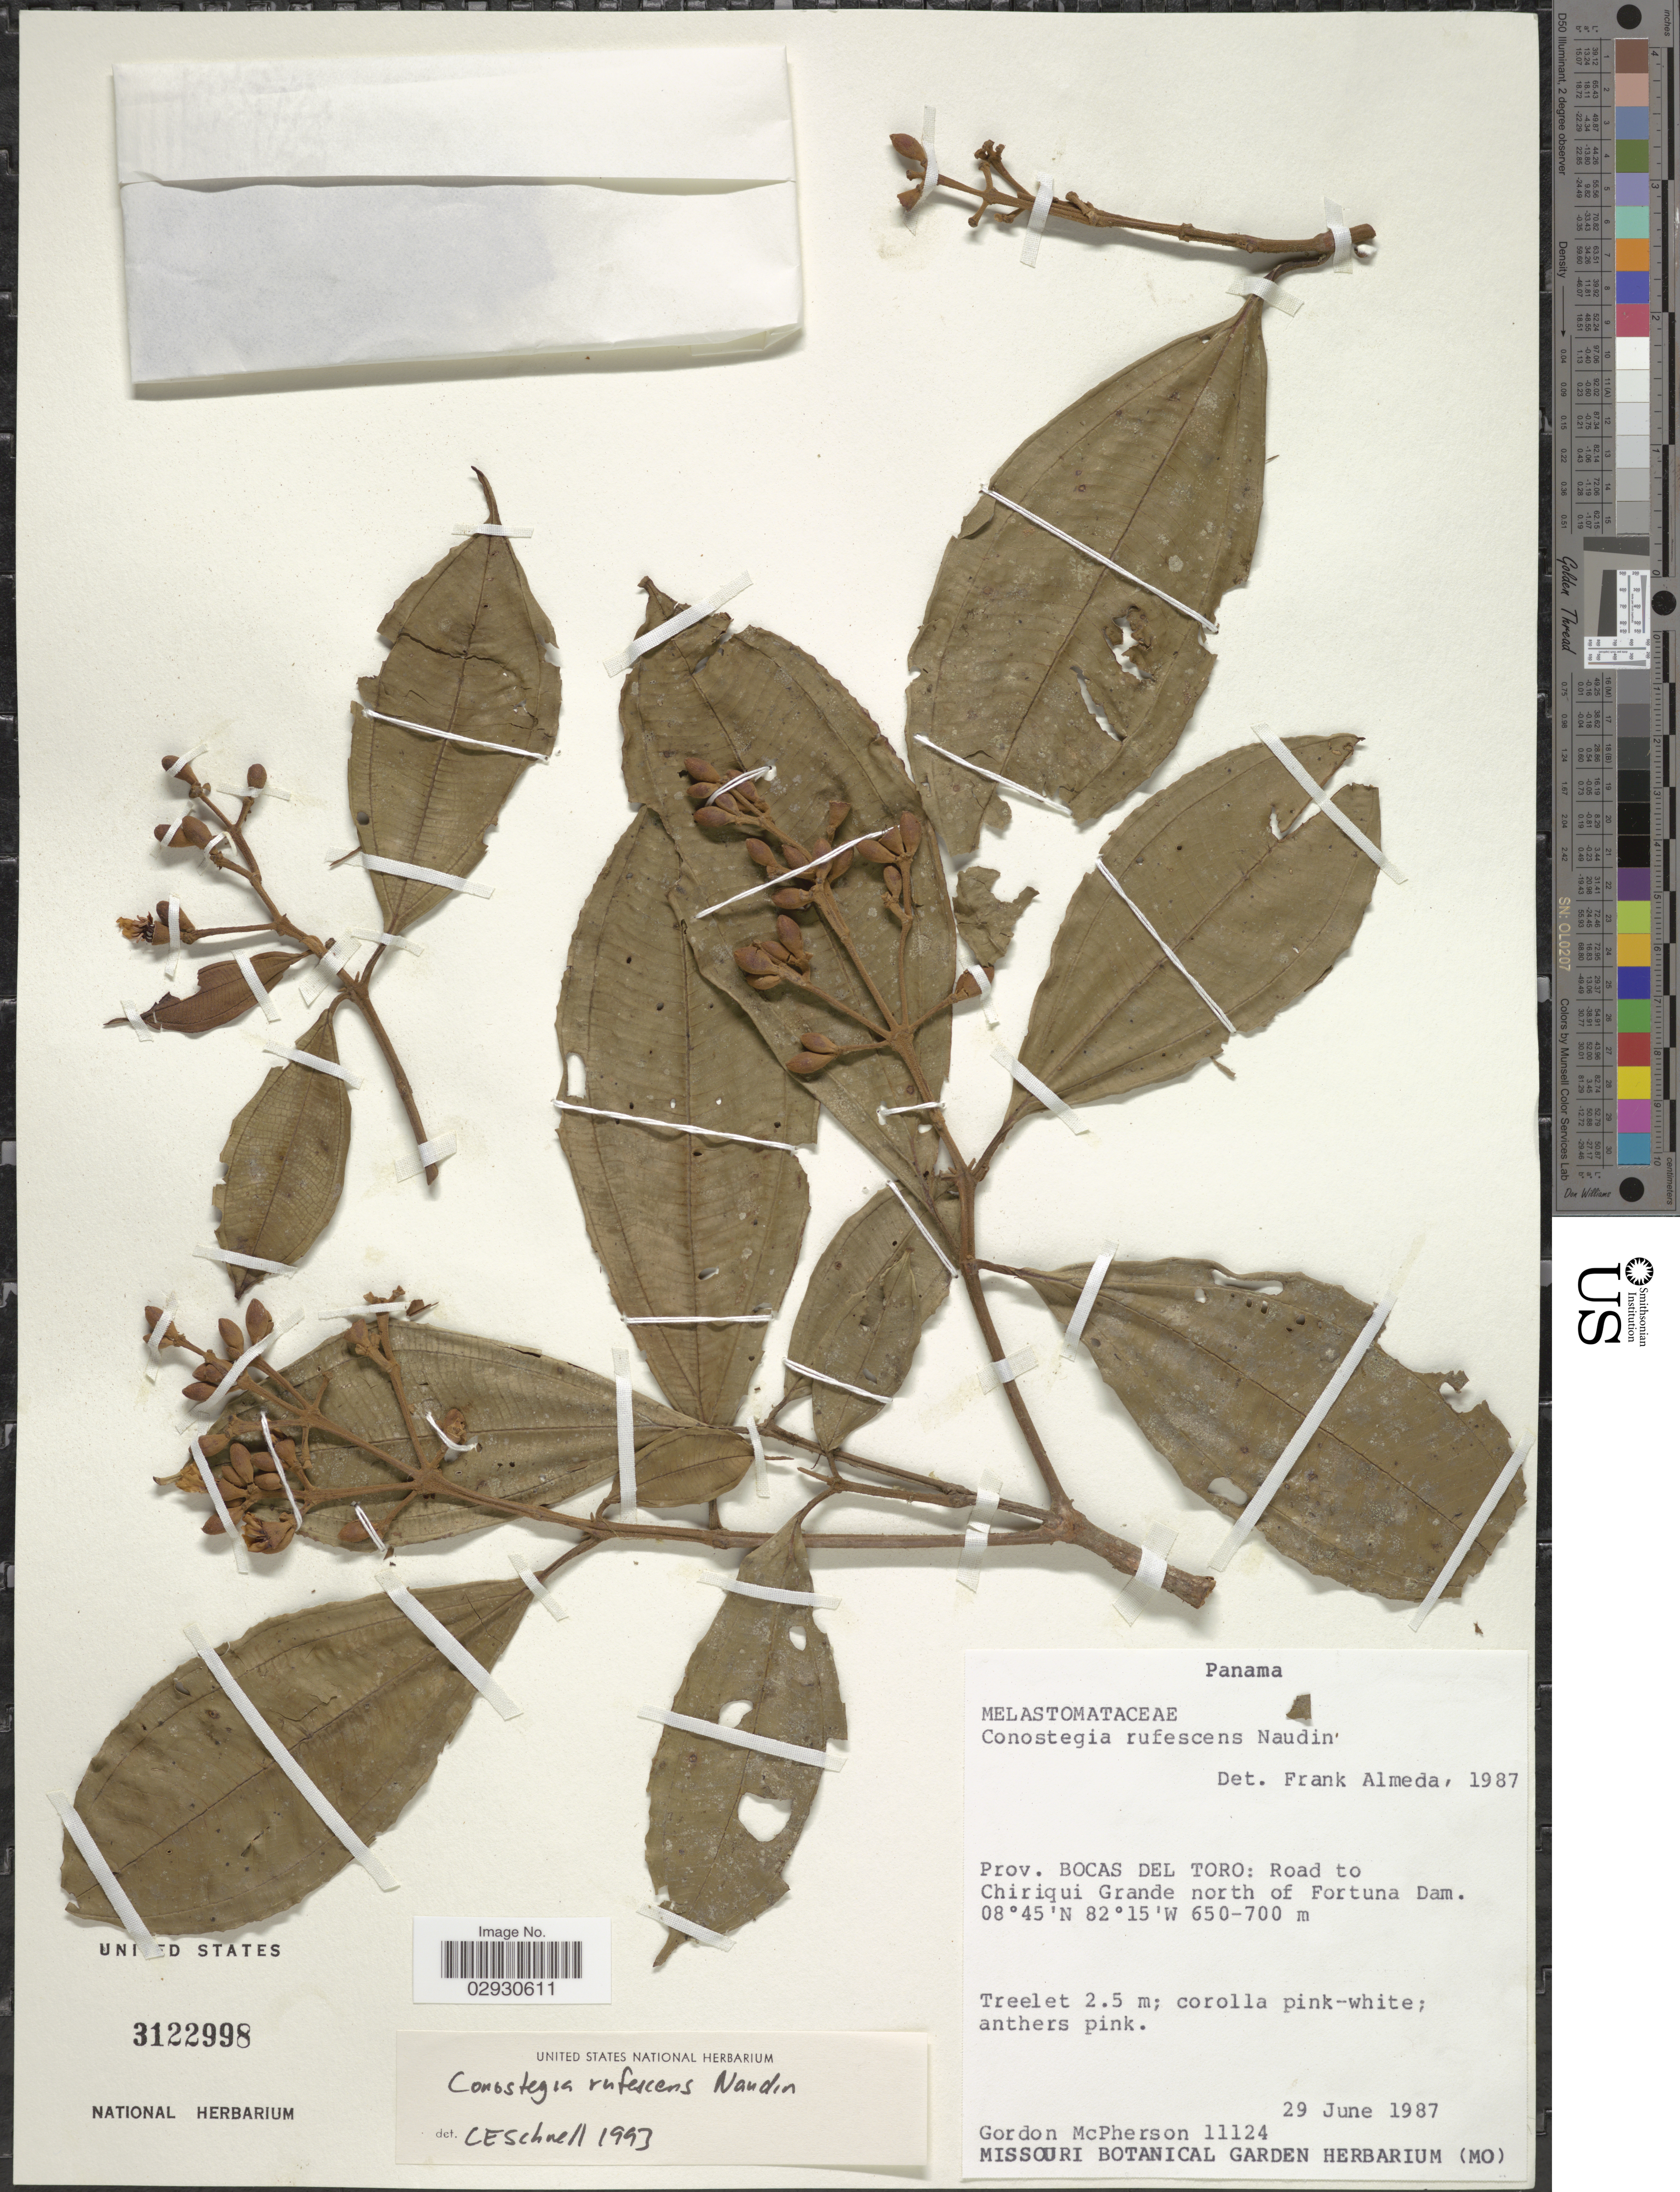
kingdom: Plantae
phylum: Tracheophyta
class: Magnoliopsida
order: Myrtales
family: Melastomataceae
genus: Conostegia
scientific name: Conostegia rufescens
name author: Naudin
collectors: G. D. McPherson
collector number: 11124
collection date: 1987-06-29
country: Panama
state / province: Bocas del Toro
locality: Road to Chiriqui Grande north of Fortuna Dam.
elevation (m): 650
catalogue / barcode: US 3122998